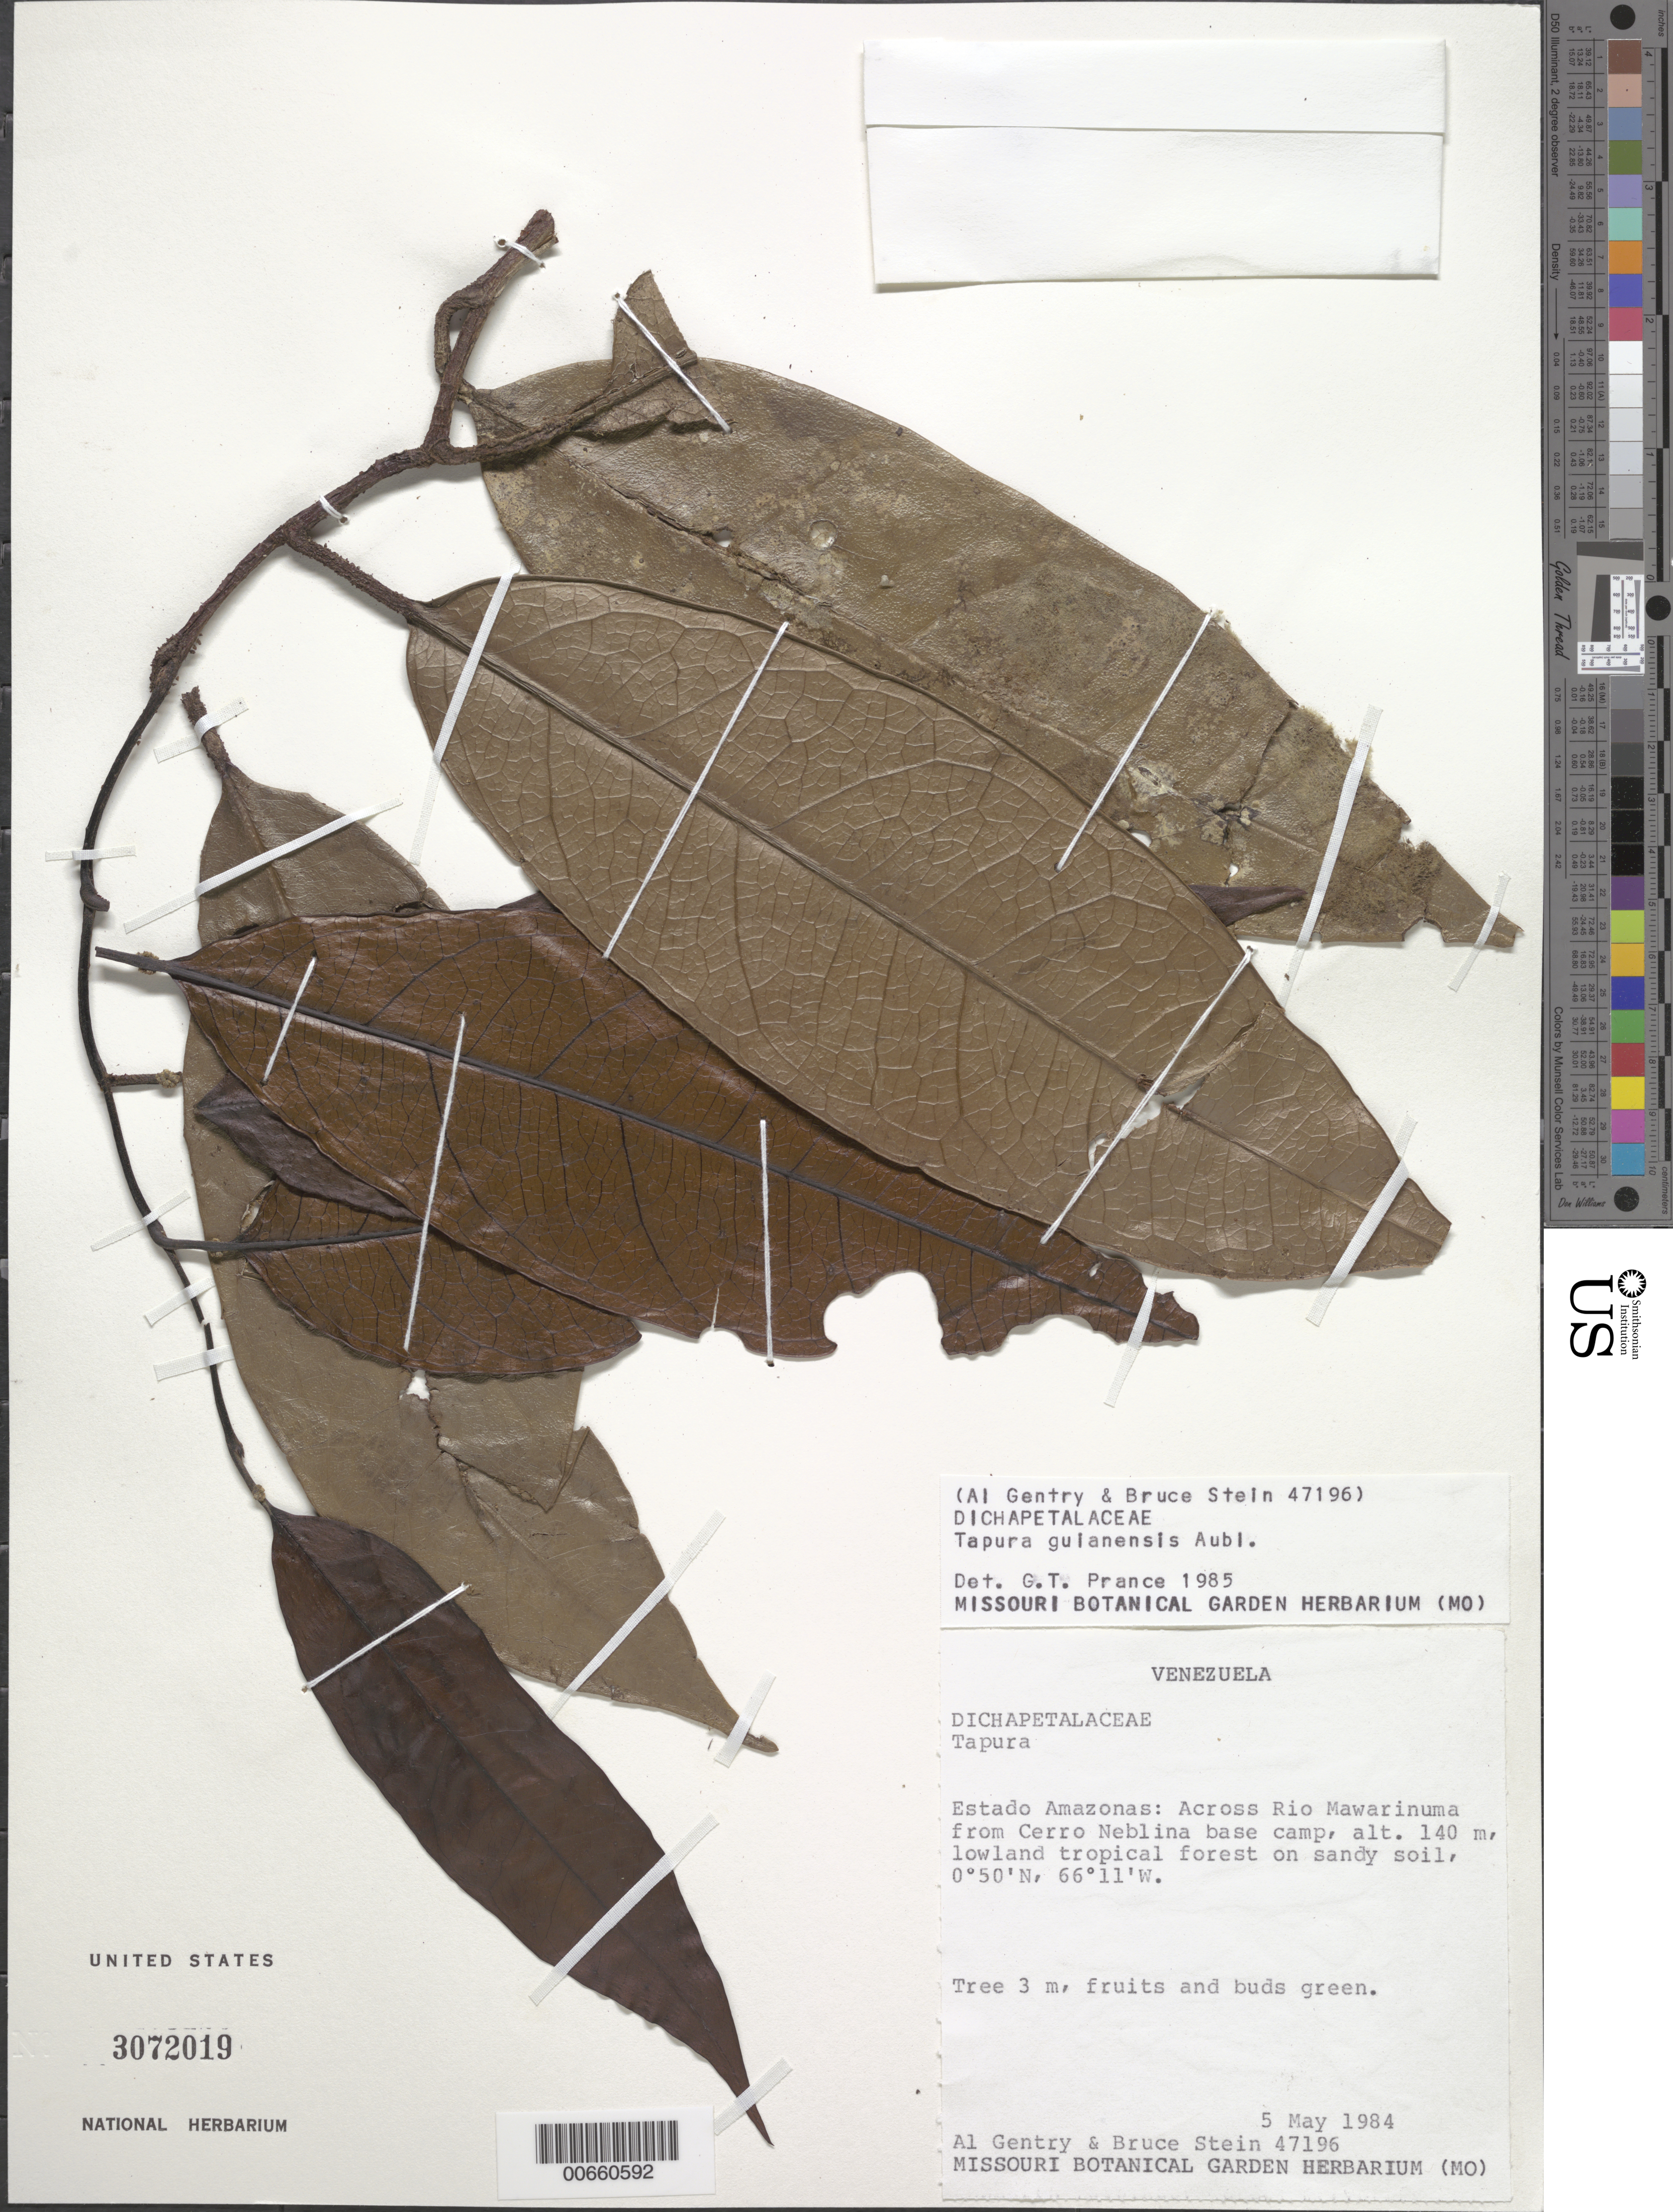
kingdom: Plantae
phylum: Tracheophyta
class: Magnoliopsida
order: Malpighiales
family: Dichapetalaceae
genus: Tapura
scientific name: Tapura guianensis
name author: Aubl.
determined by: Prance, G. T.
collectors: A. H. Gentry & B. Stein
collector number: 47196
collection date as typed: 5-May-84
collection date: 1984-05-05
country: Venezuela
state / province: Amazonas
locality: Río Mawarinuma, across from Cerro de La Neblina Base Camp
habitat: Lowland forest on sandy soil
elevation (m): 140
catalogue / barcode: US 3072019